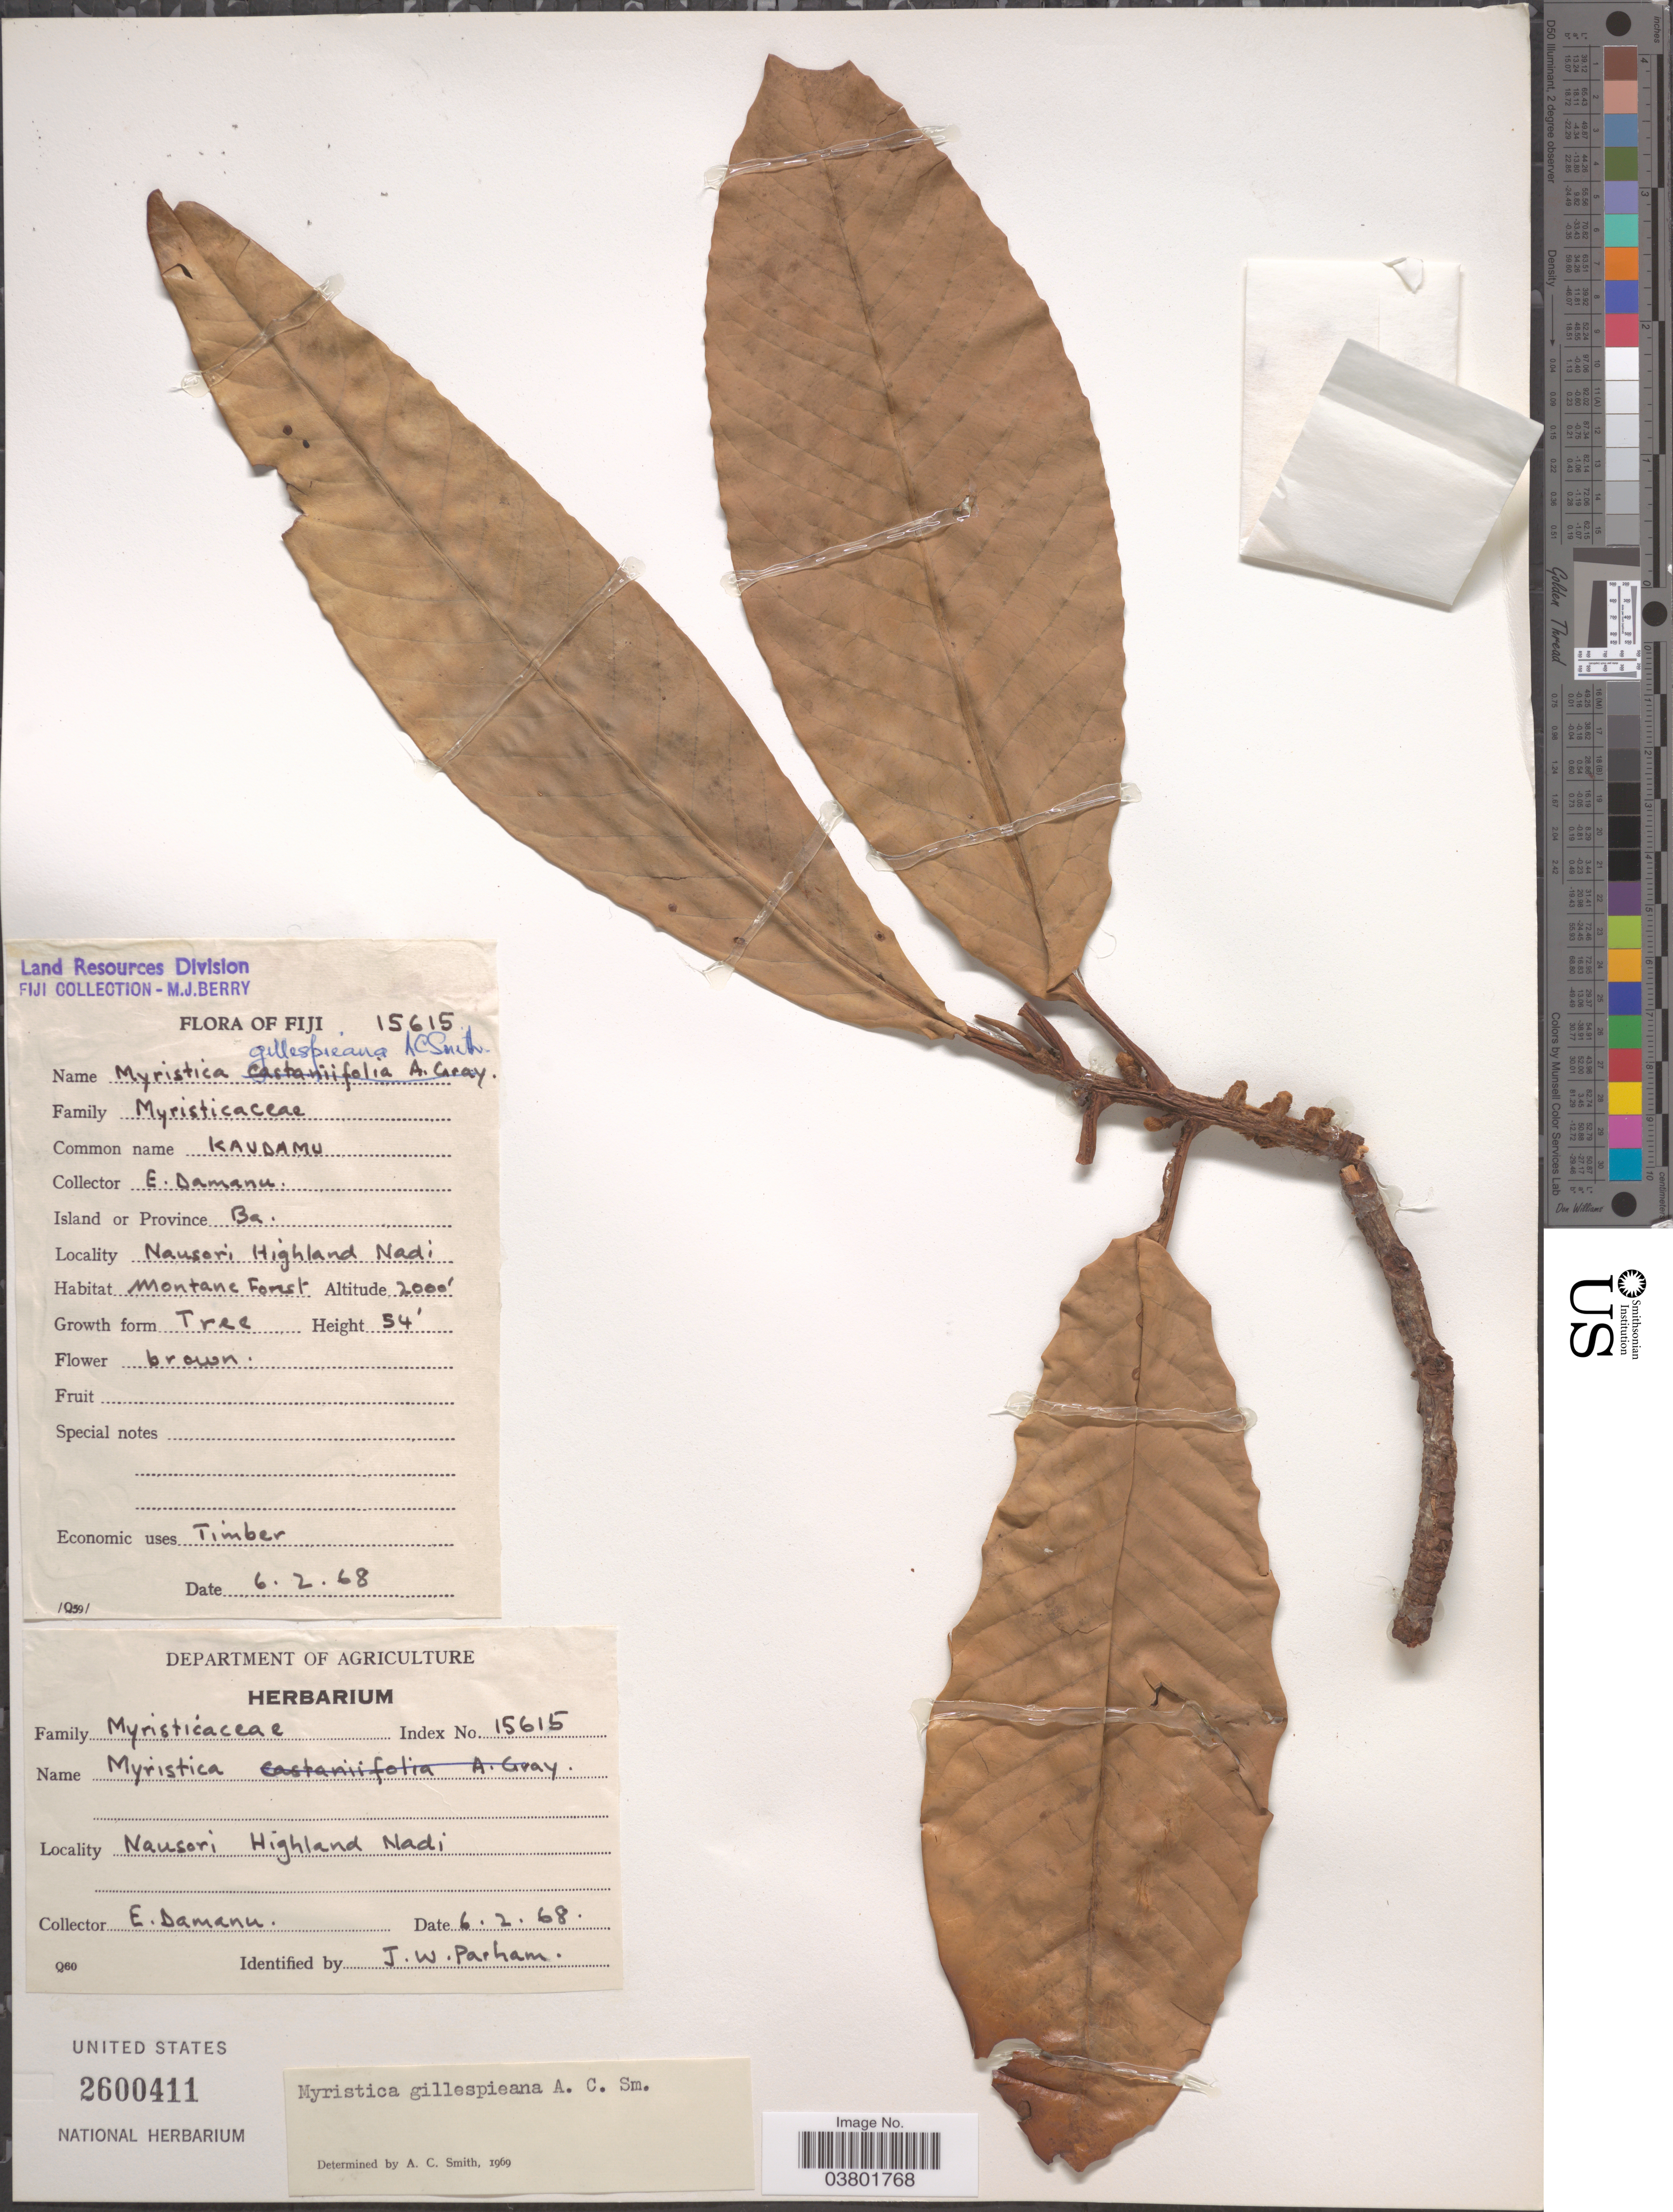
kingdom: Plantae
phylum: Tracheophyta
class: Magnoliopsida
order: Magnoliales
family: Myristicaceae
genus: Myristica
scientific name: Myristica gillespieana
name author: A.C. Sm.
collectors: E. Damanu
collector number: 15615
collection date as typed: Transcribed d/m/y: 6/2/68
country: Fiji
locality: Island or Province Ba. Nausori Highland Nadi.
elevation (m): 610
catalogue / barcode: US 2600411